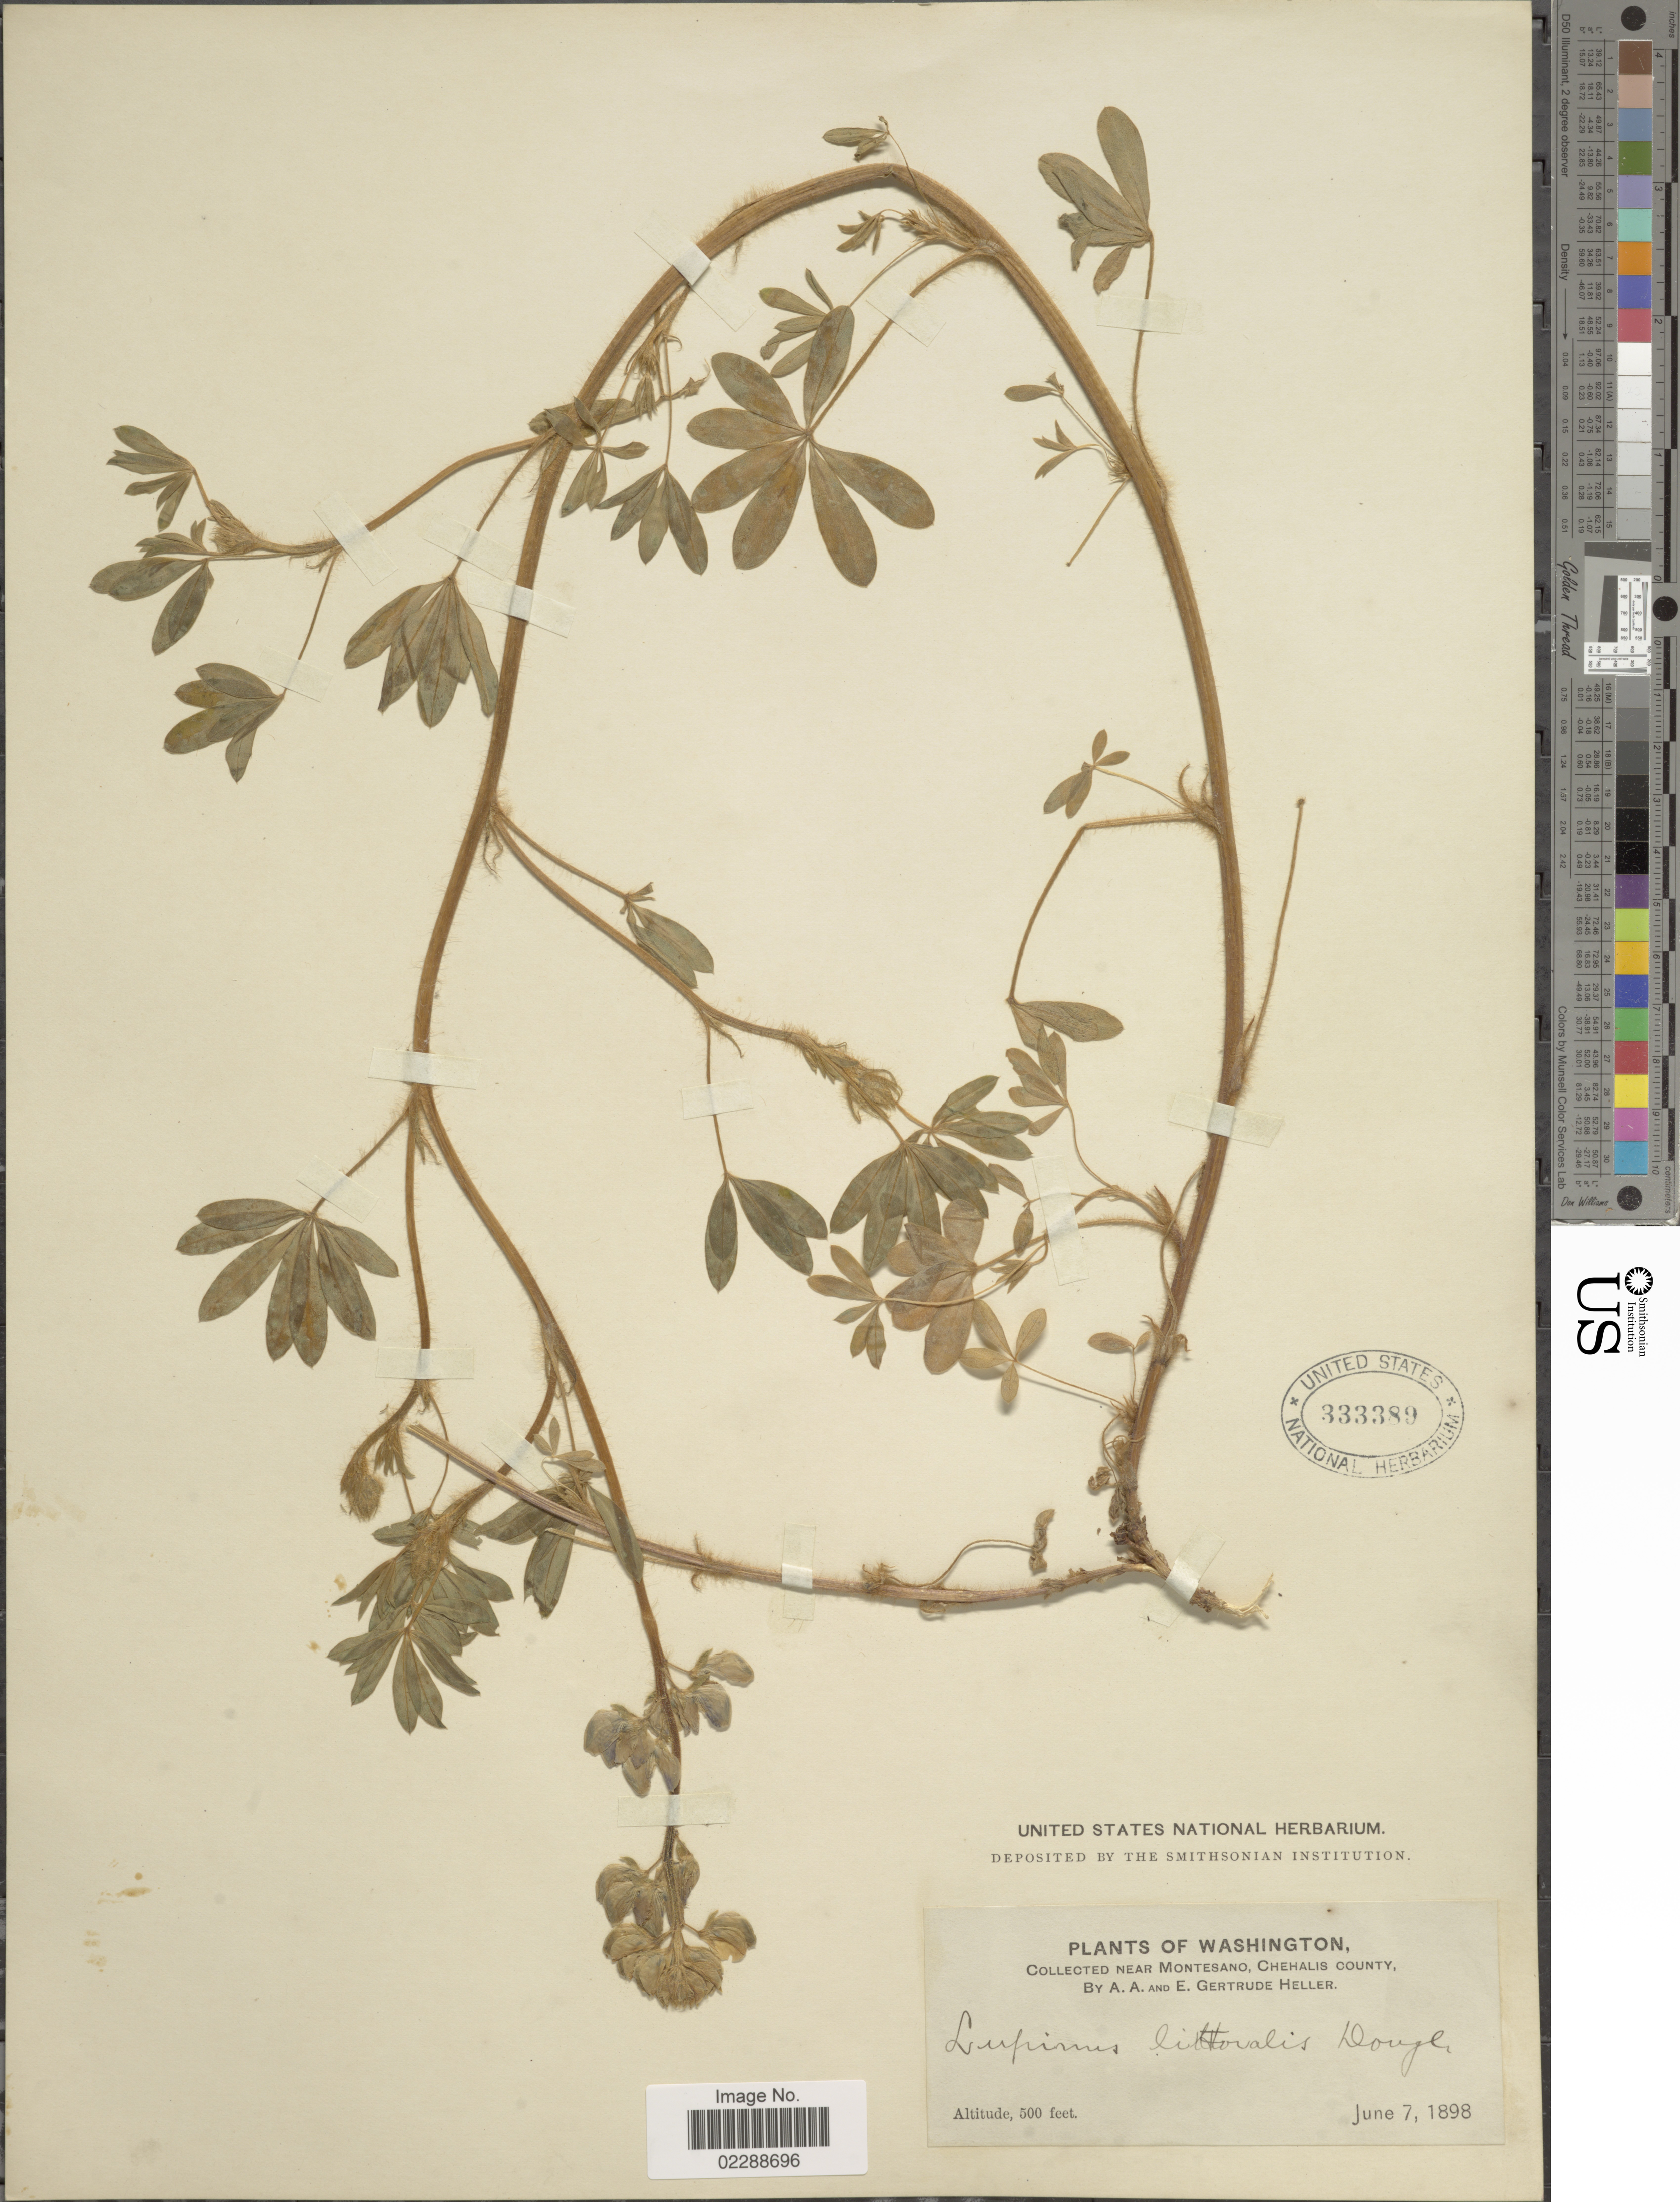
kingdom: Plantae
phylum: Tracheophyta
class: Magnoliopsida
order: Fabales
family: Fabaceae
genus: Lupinus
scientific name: Lupinus sp.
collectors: A. A. Heller & E. G. Heller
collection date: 1898-06-07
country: United States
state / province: Washington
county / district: Grays Harbor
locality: Near Montesano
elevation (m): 152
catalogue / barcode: US 333389